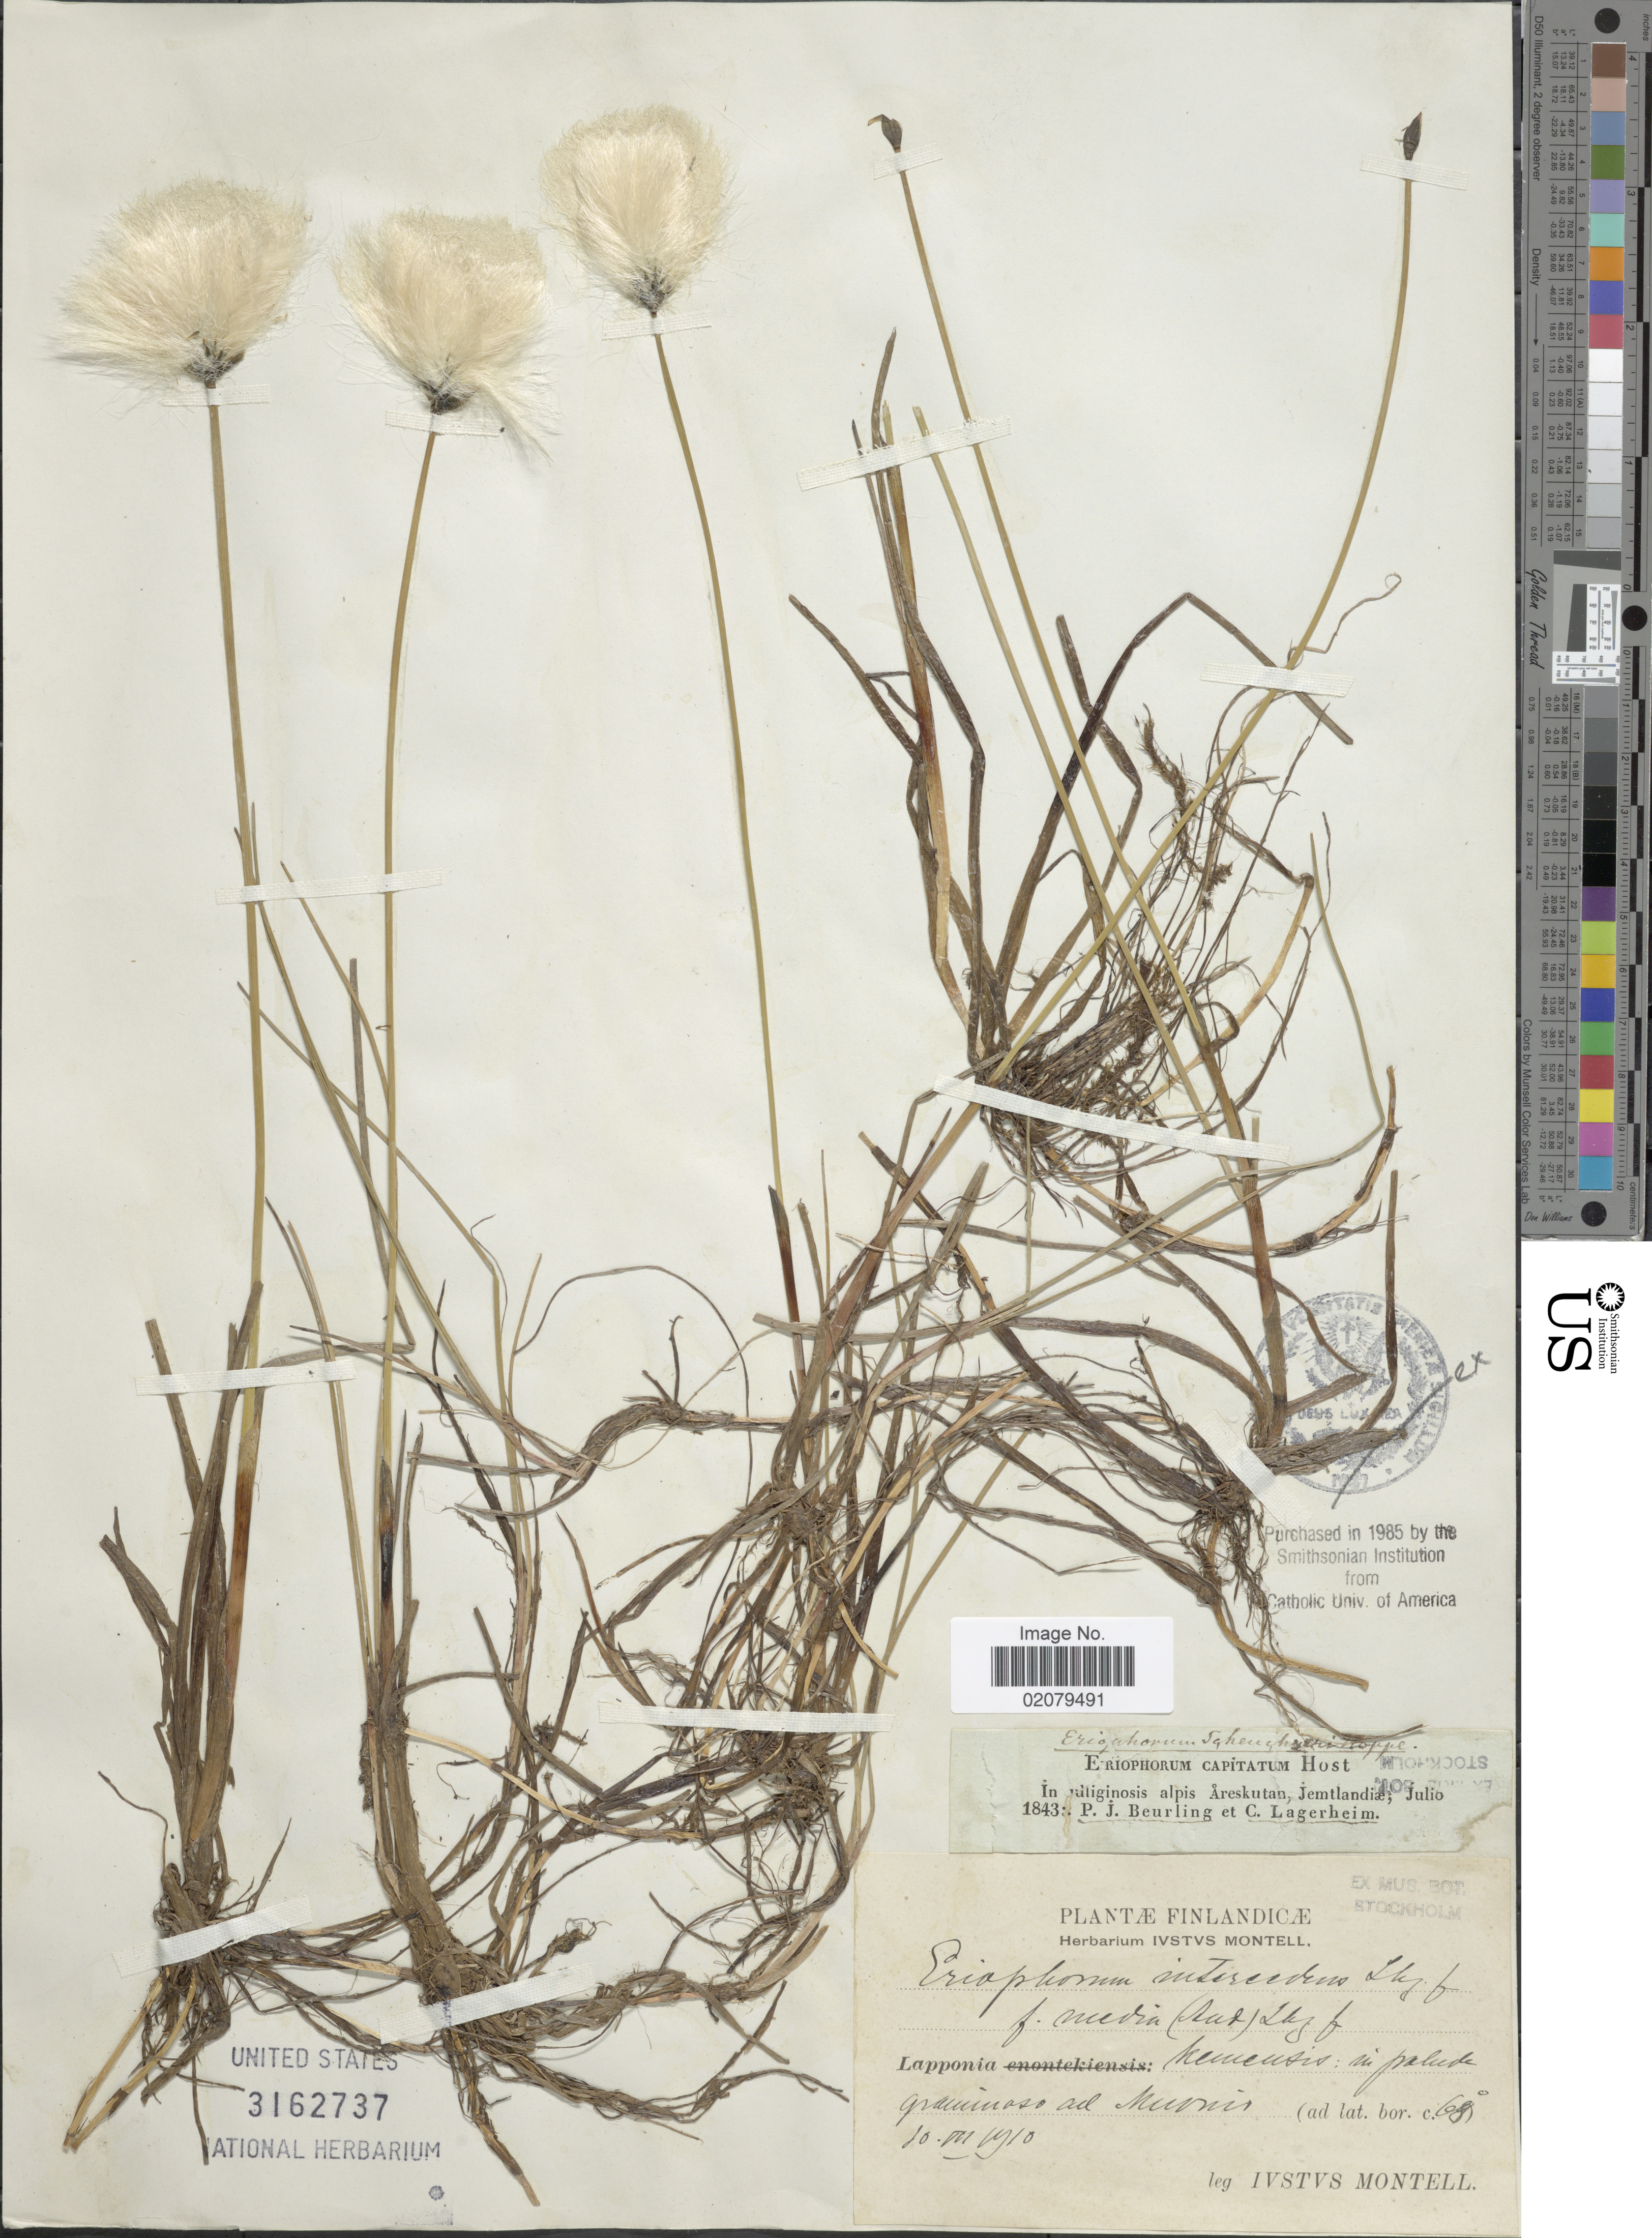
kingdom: Plantae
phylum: Tracheophyta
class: Liliopsida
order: Poales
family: Cyperaceae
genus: Eriophorum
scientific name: Eriophorum scheuchzeri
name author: Hoppe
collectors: I. Montell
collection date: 1910-07-10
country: Finland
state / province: Lappi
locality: Muonio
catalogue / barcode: US 3162737